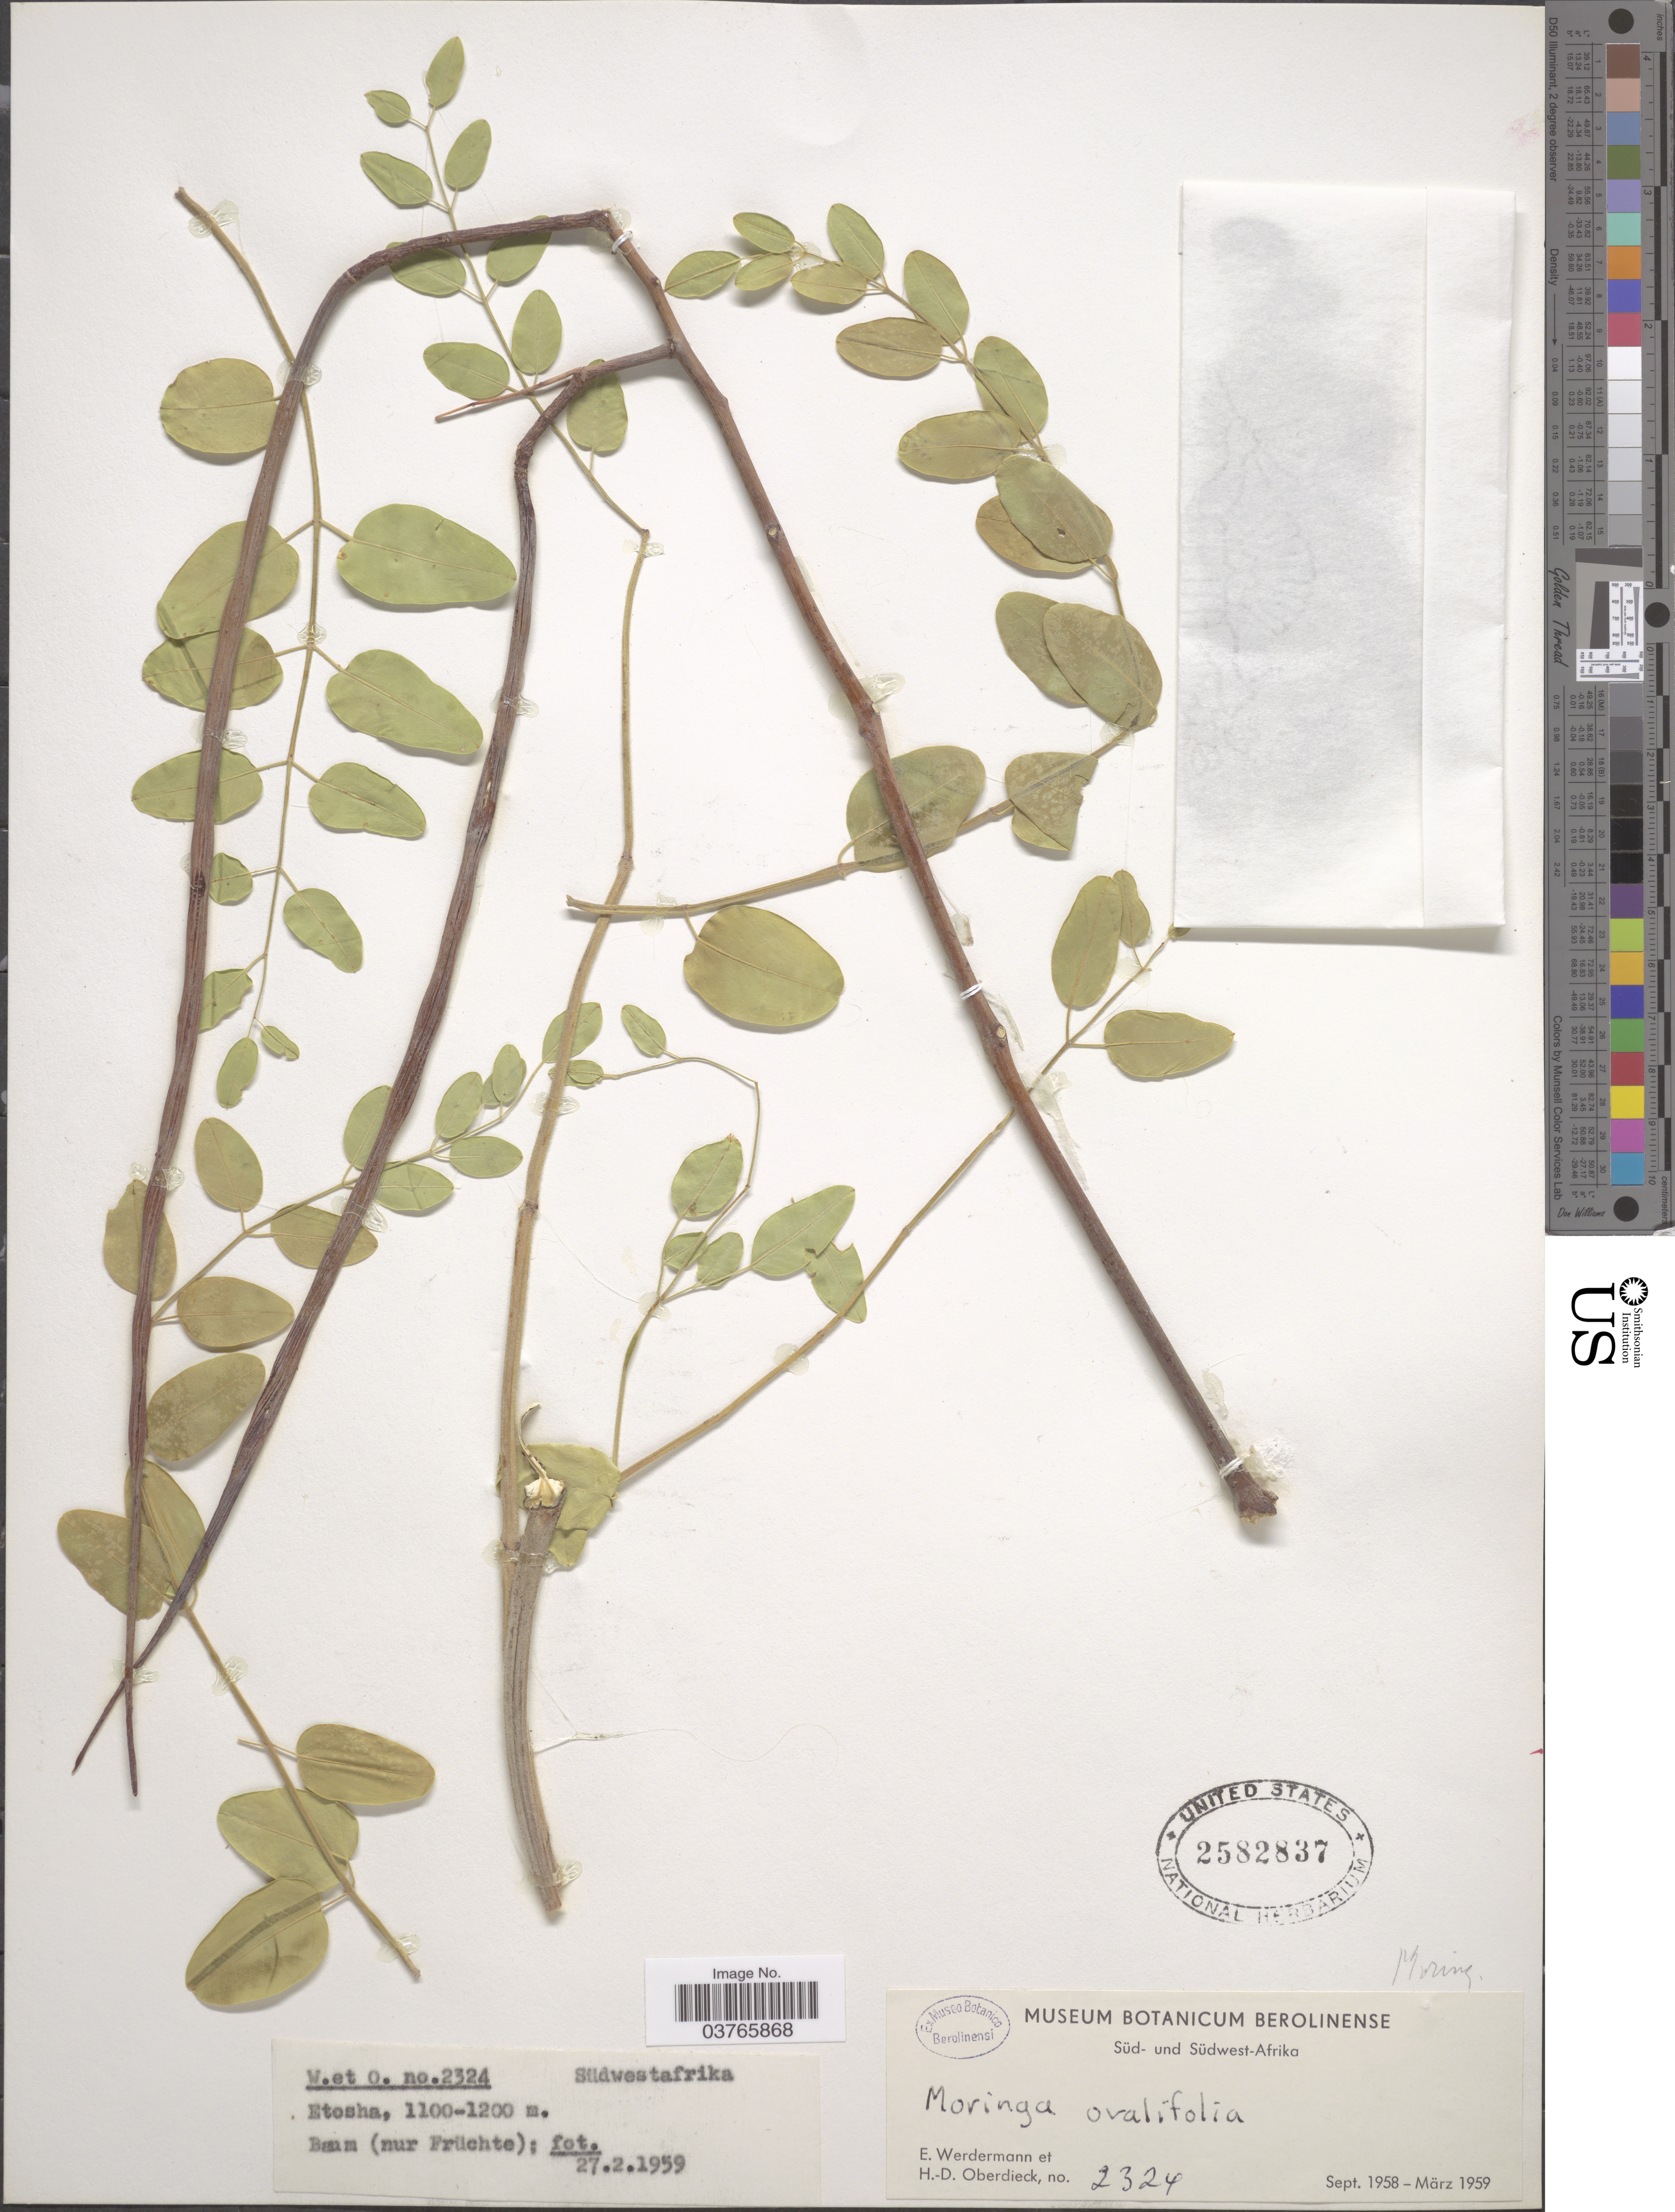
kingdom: Plantae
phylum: Tracheophyta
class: Magnoliopsida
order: Brassicales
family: Moringaceae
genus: Moringa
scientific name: Moringa ovalifolia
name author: Dinter & A. Berger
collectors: E. Wedermann & H. Oberdieck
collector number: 2324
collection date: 1959-02-27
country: Namibia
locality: Südwestafrika. Etosha.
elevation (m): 1100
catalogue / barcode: US 2582837